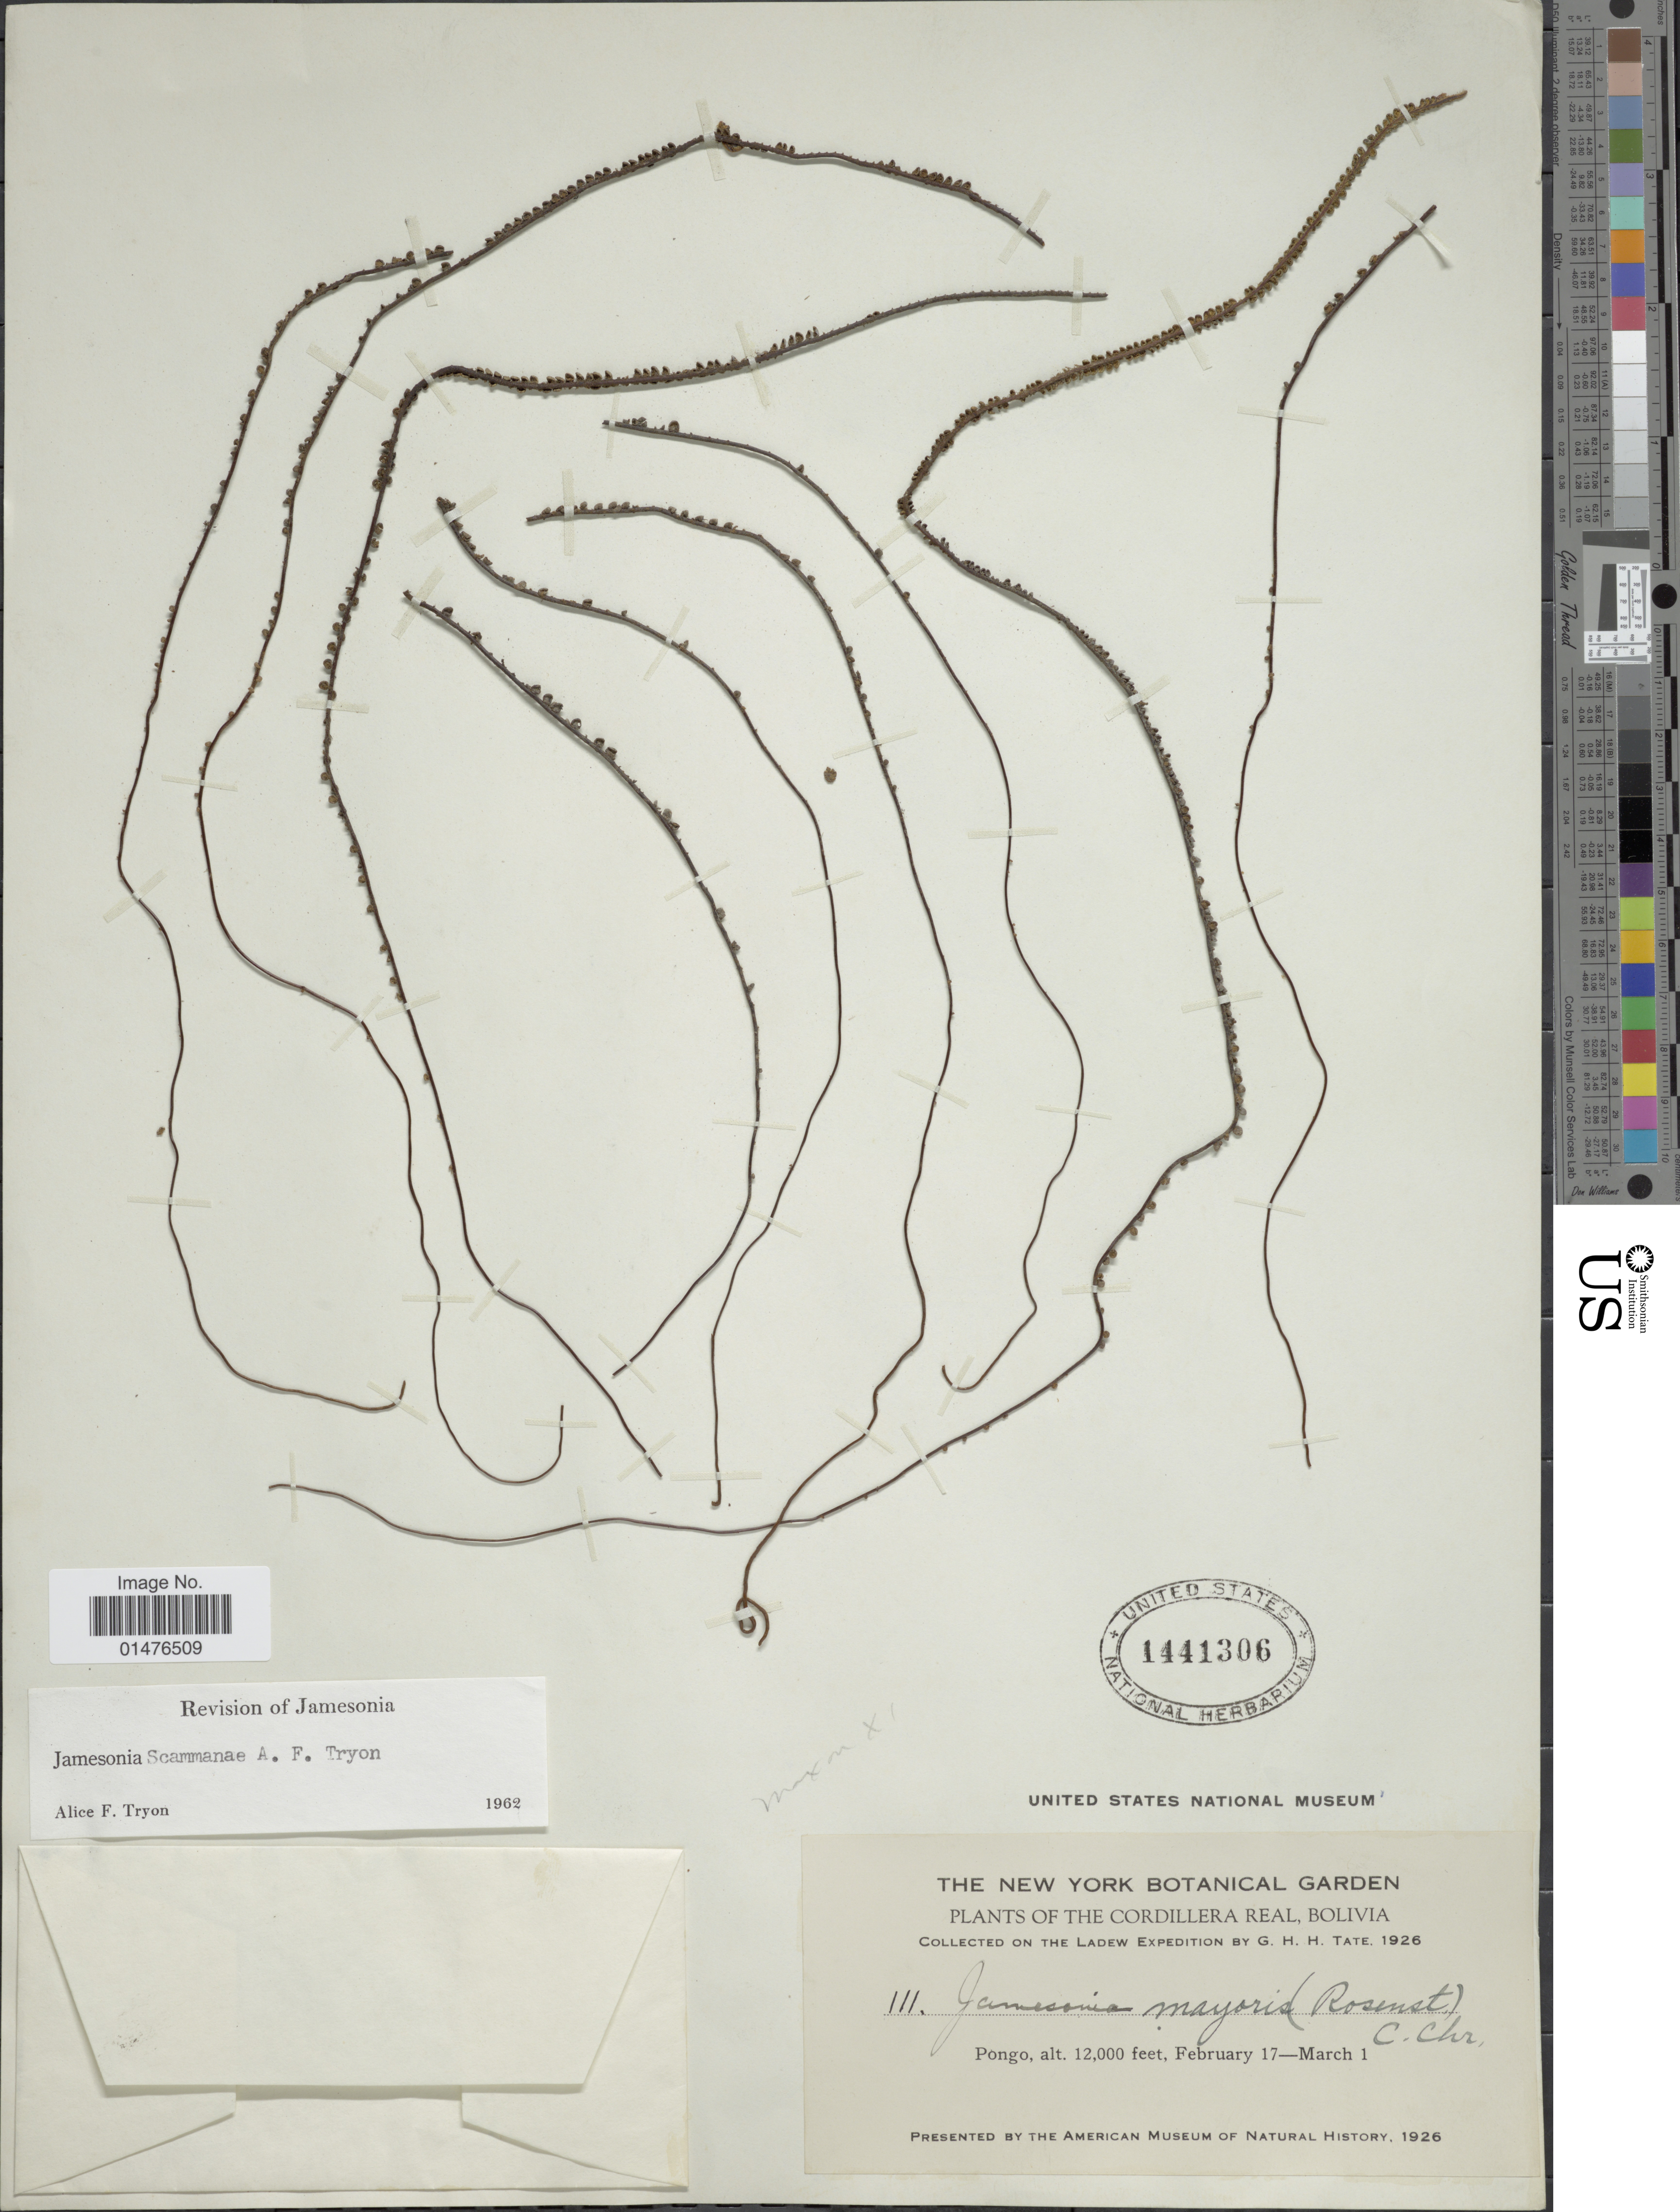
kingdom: Plantae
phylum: Tracheophyta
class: Polypodiopsida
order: Polypodiales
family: Pteridaceae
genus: Jamesonia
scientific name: Jamesonia scammanae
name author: A.F. Tryon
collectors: G. H. H.Tate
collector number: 111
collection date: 1926-02-17/1926-03-01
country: Bolivia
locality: The Cordillera Real. Pongo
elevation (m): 3658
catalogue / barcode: US 1441306